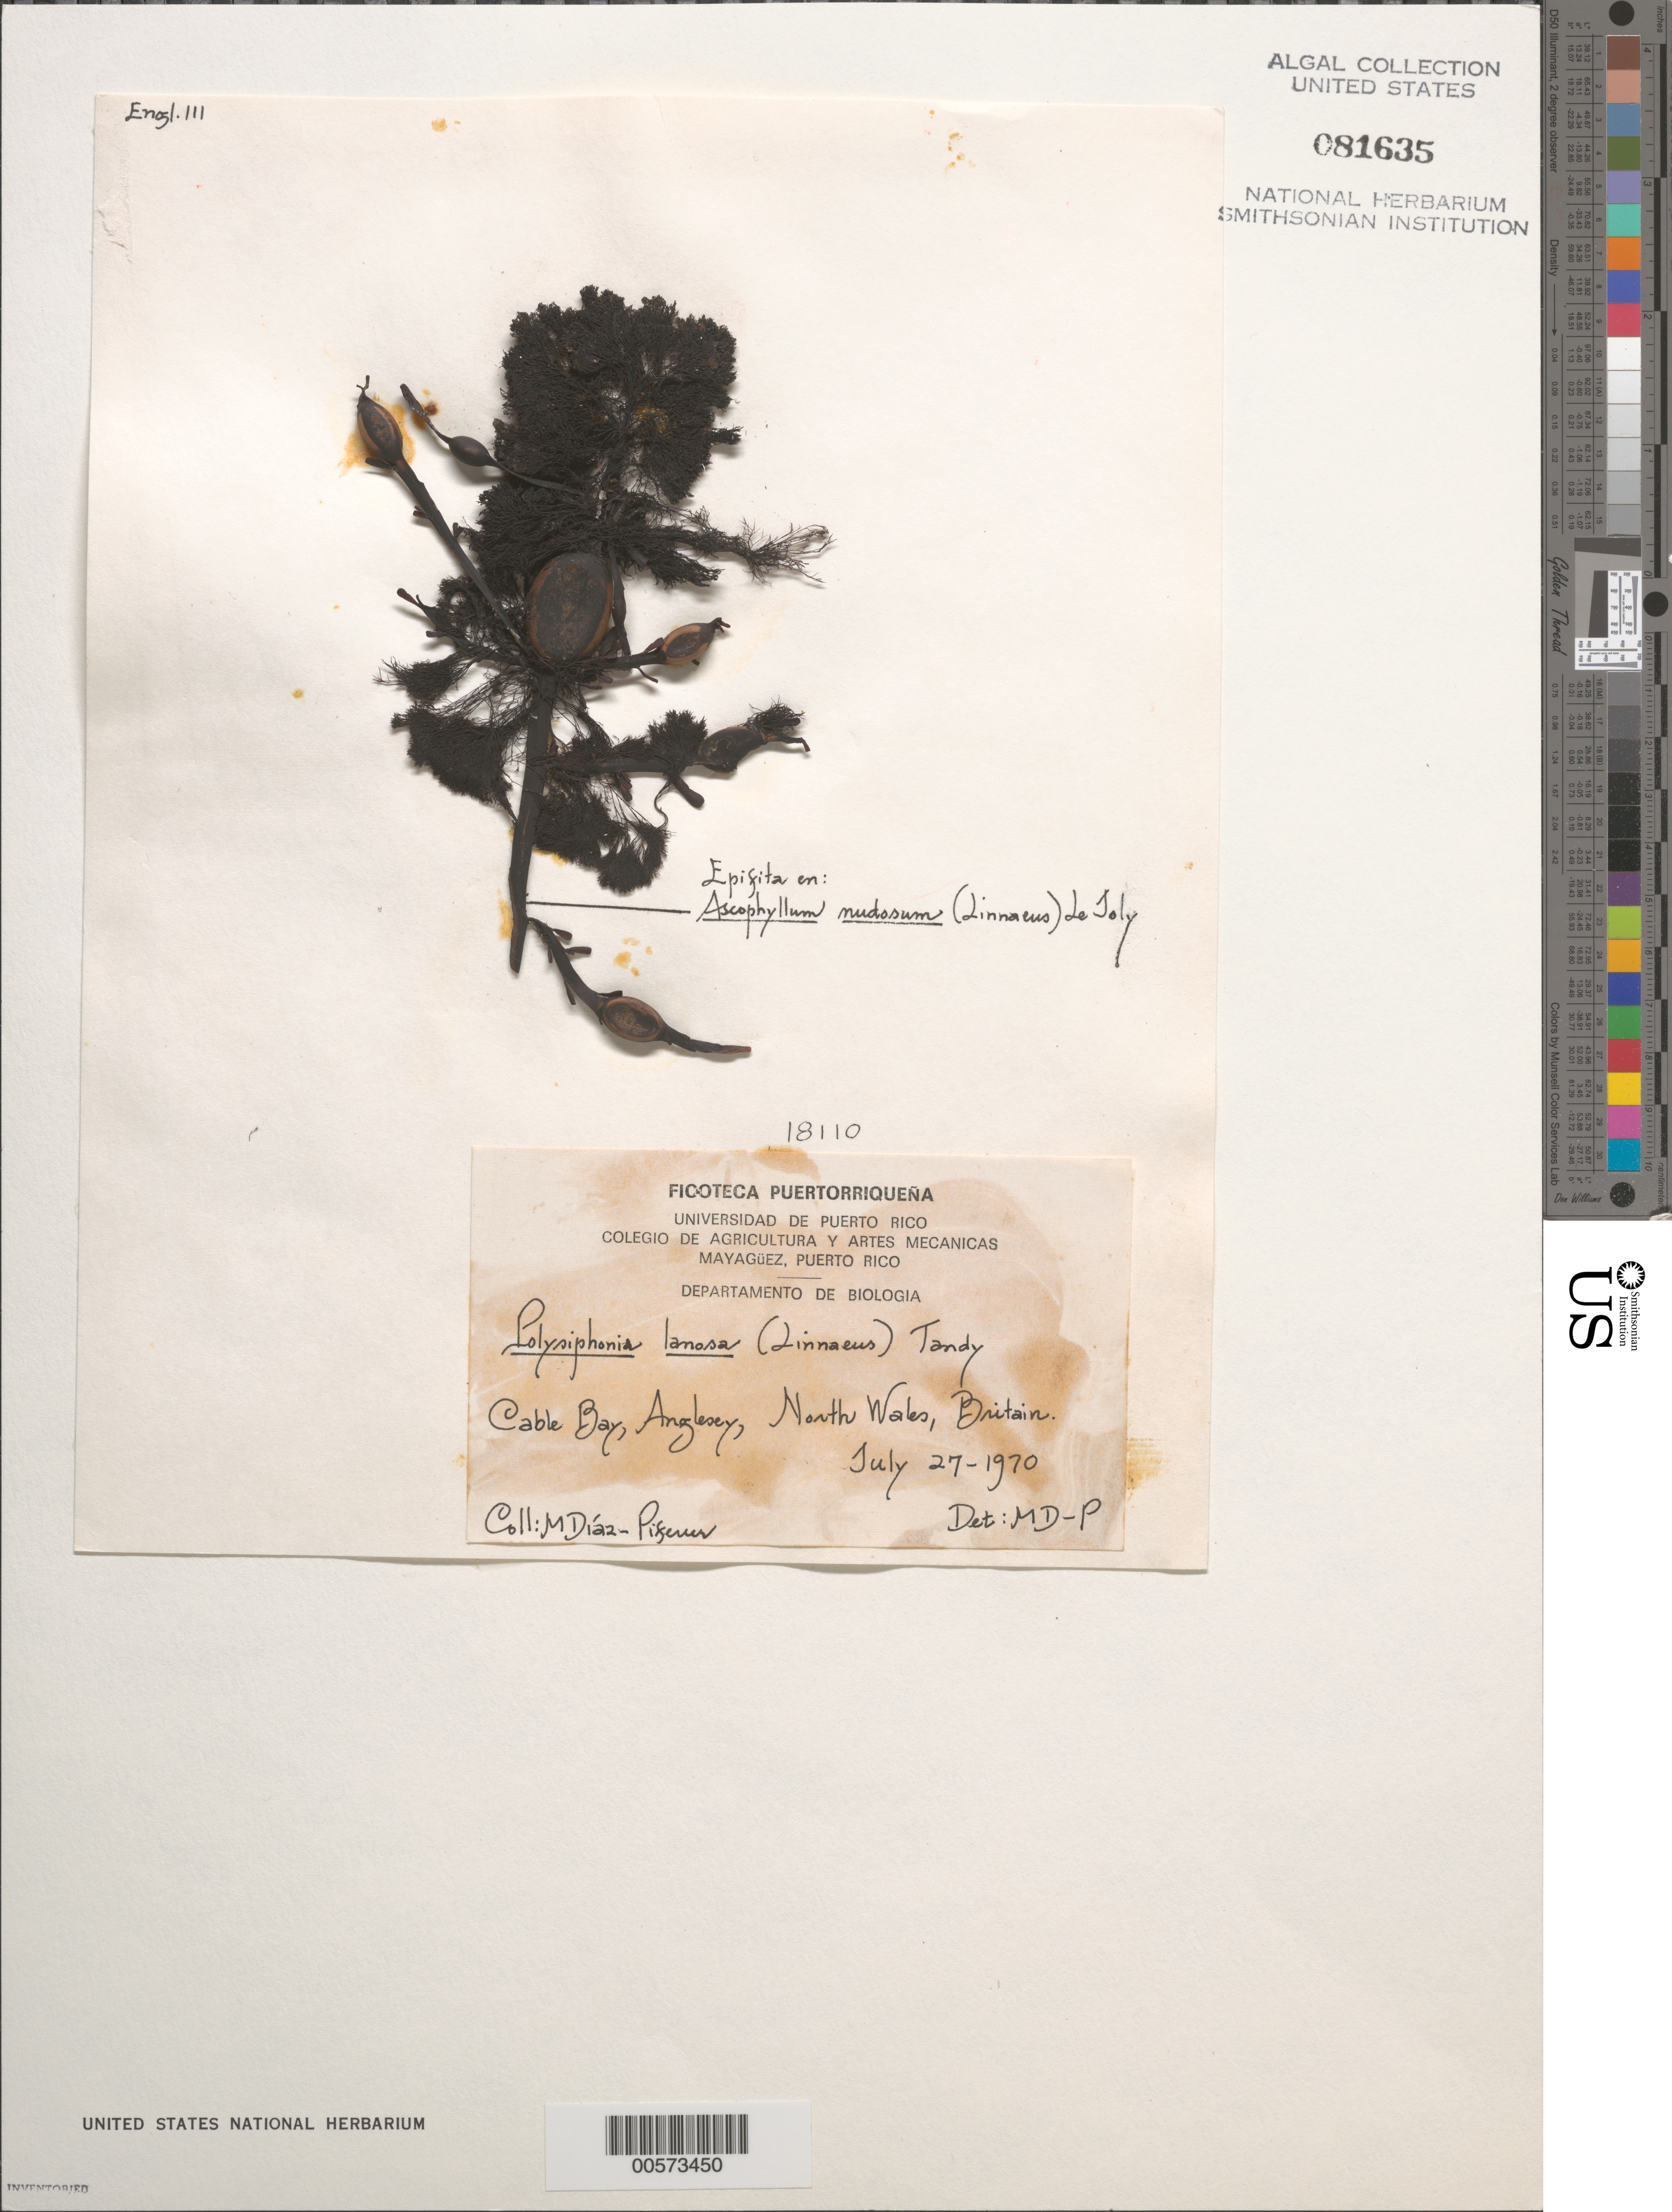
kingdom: Plantae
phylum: Rhodophyta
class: Florideophyceae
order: Ceramiales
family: Rhodomelaceae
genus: Vertebrata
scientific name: Vertebrata lanosa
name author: (L.) T.A. Chr.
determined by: Algae name updating Project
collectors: M. Diaz-Piferrer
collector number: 18110 & ENGL. 111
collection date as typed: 27 Jul 1970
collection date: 1970-07-27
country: United Kingdom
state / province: Wales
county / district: Gwynedd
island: Anglesey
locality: Cable Bay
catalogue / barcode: US 81635